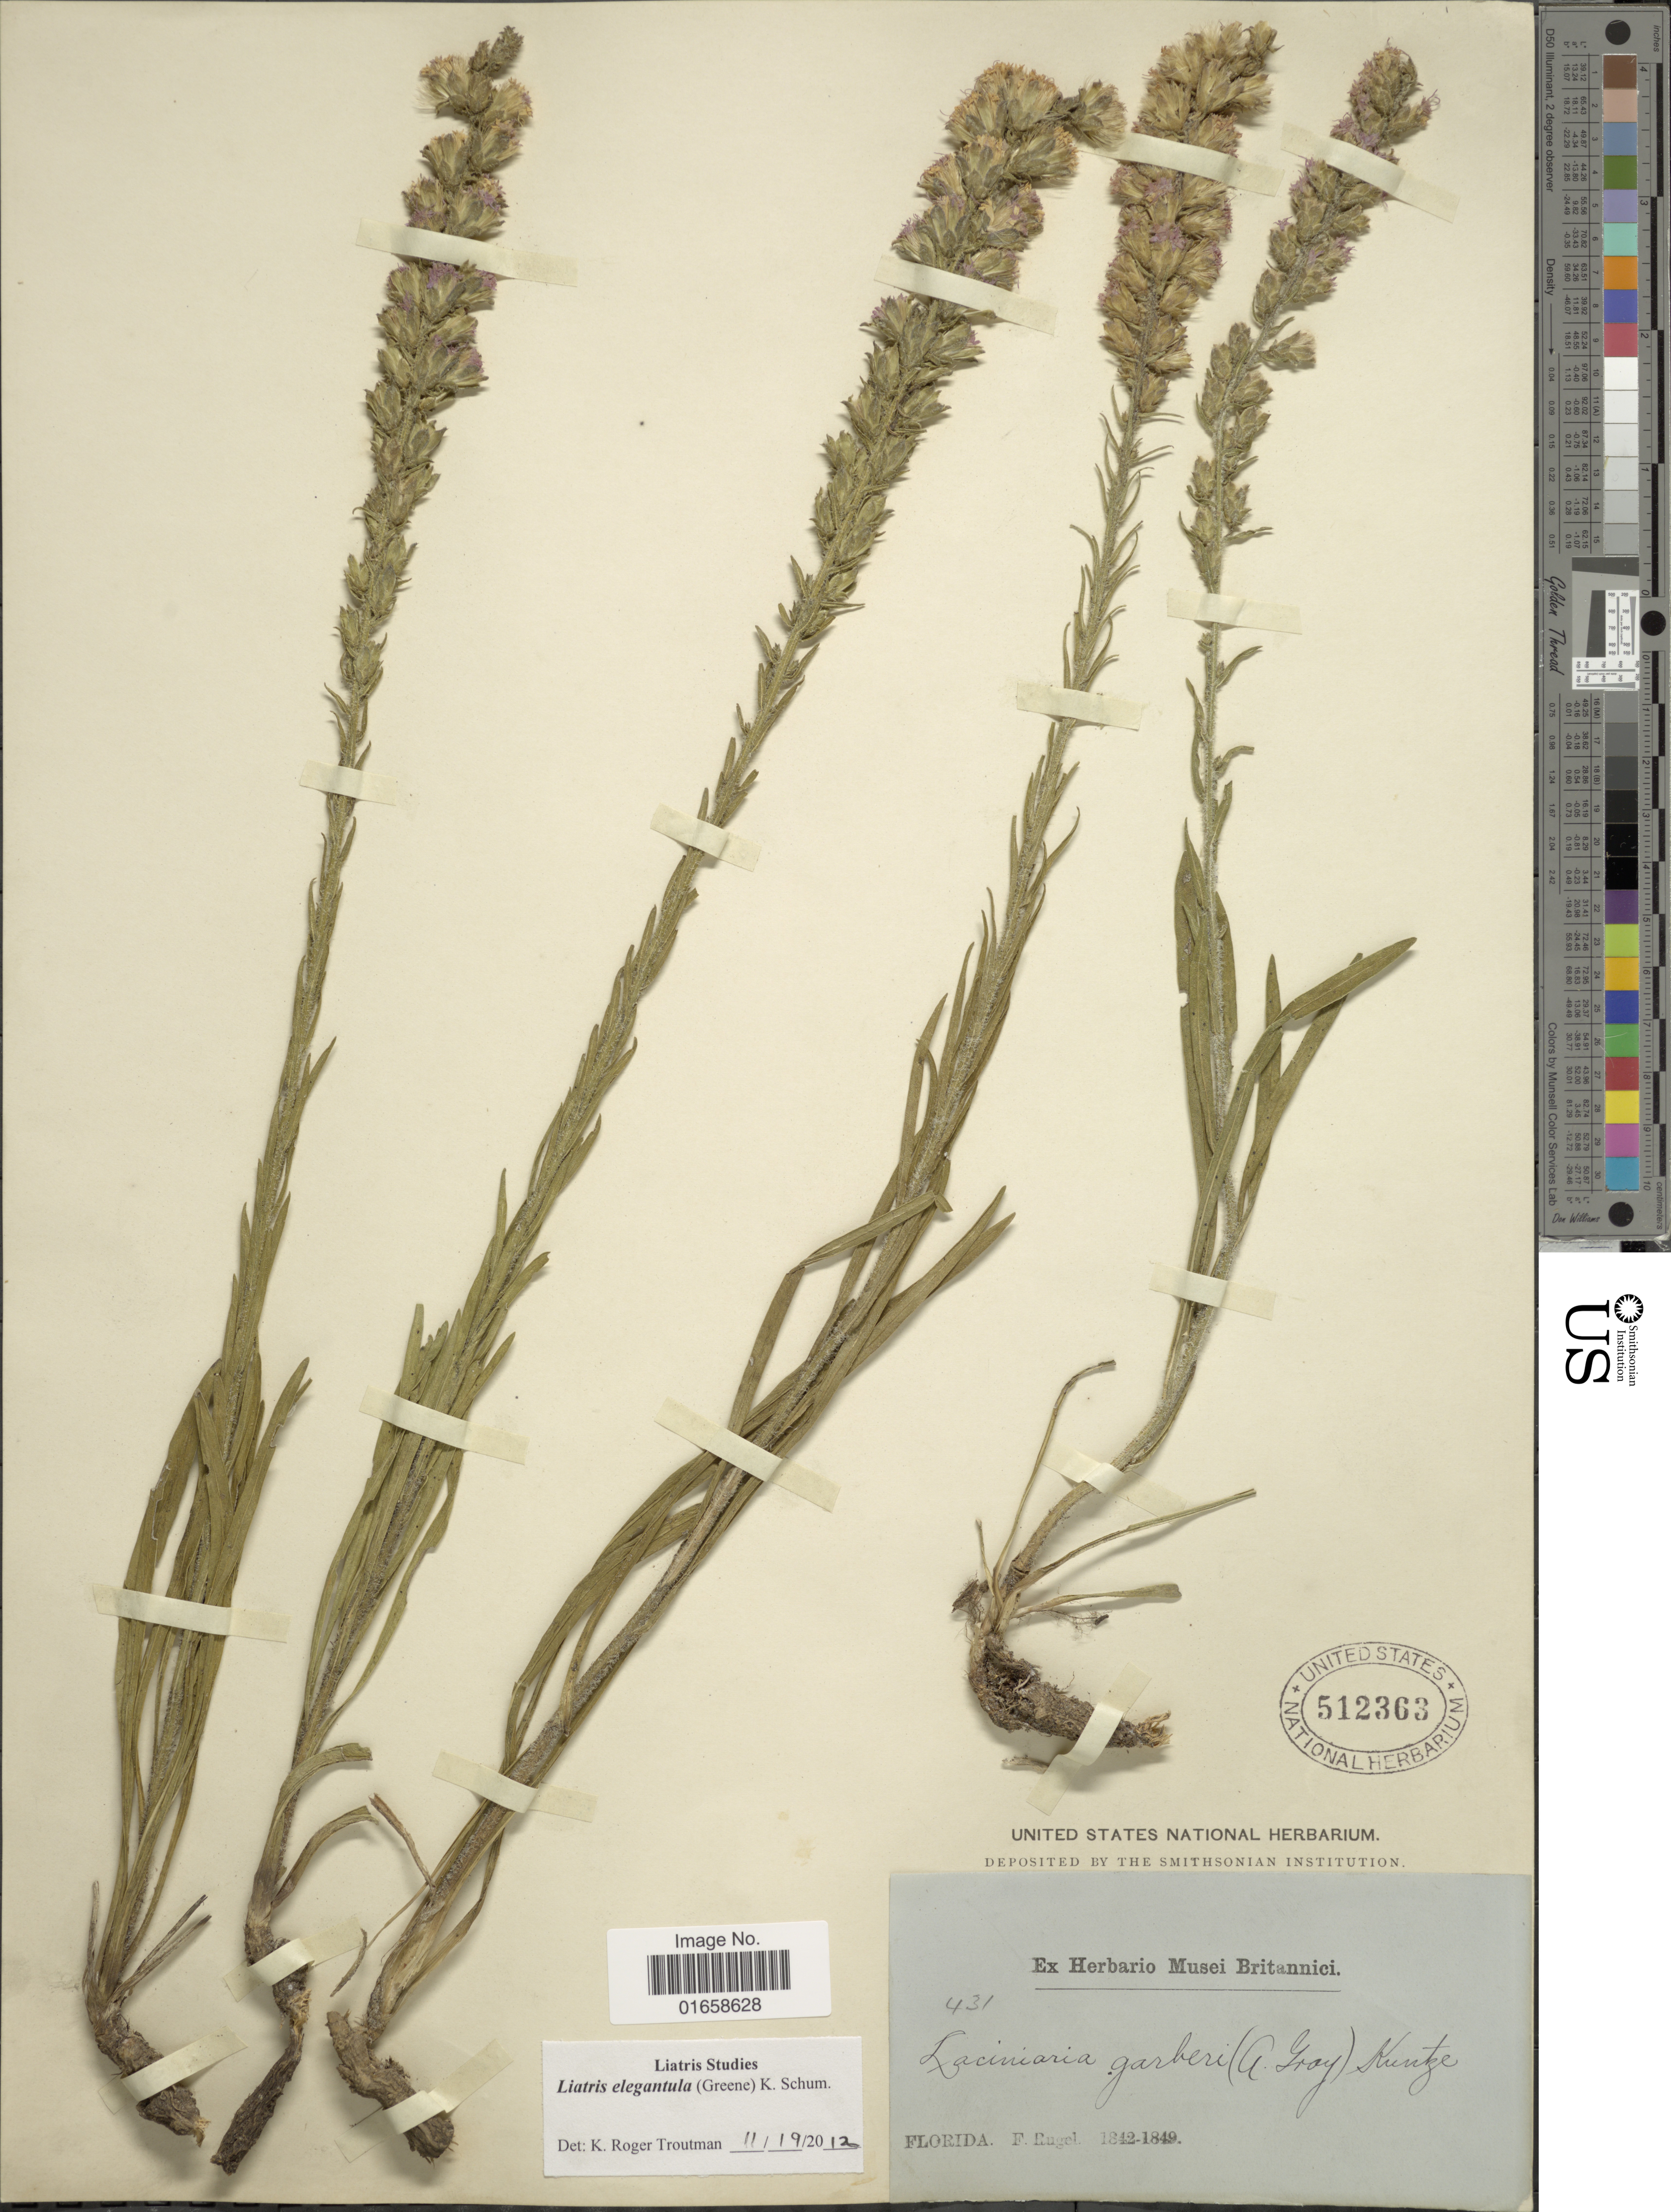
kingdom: Plantae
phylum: Tracheophyta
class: Magnoliopsida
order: Asterales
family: Asteraceae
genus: Liatris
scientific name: Liatris garberi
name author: A. Gray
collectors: F. Rugel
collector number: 431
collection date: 1842/1849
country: United States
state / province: Florida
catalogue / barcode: US 512363